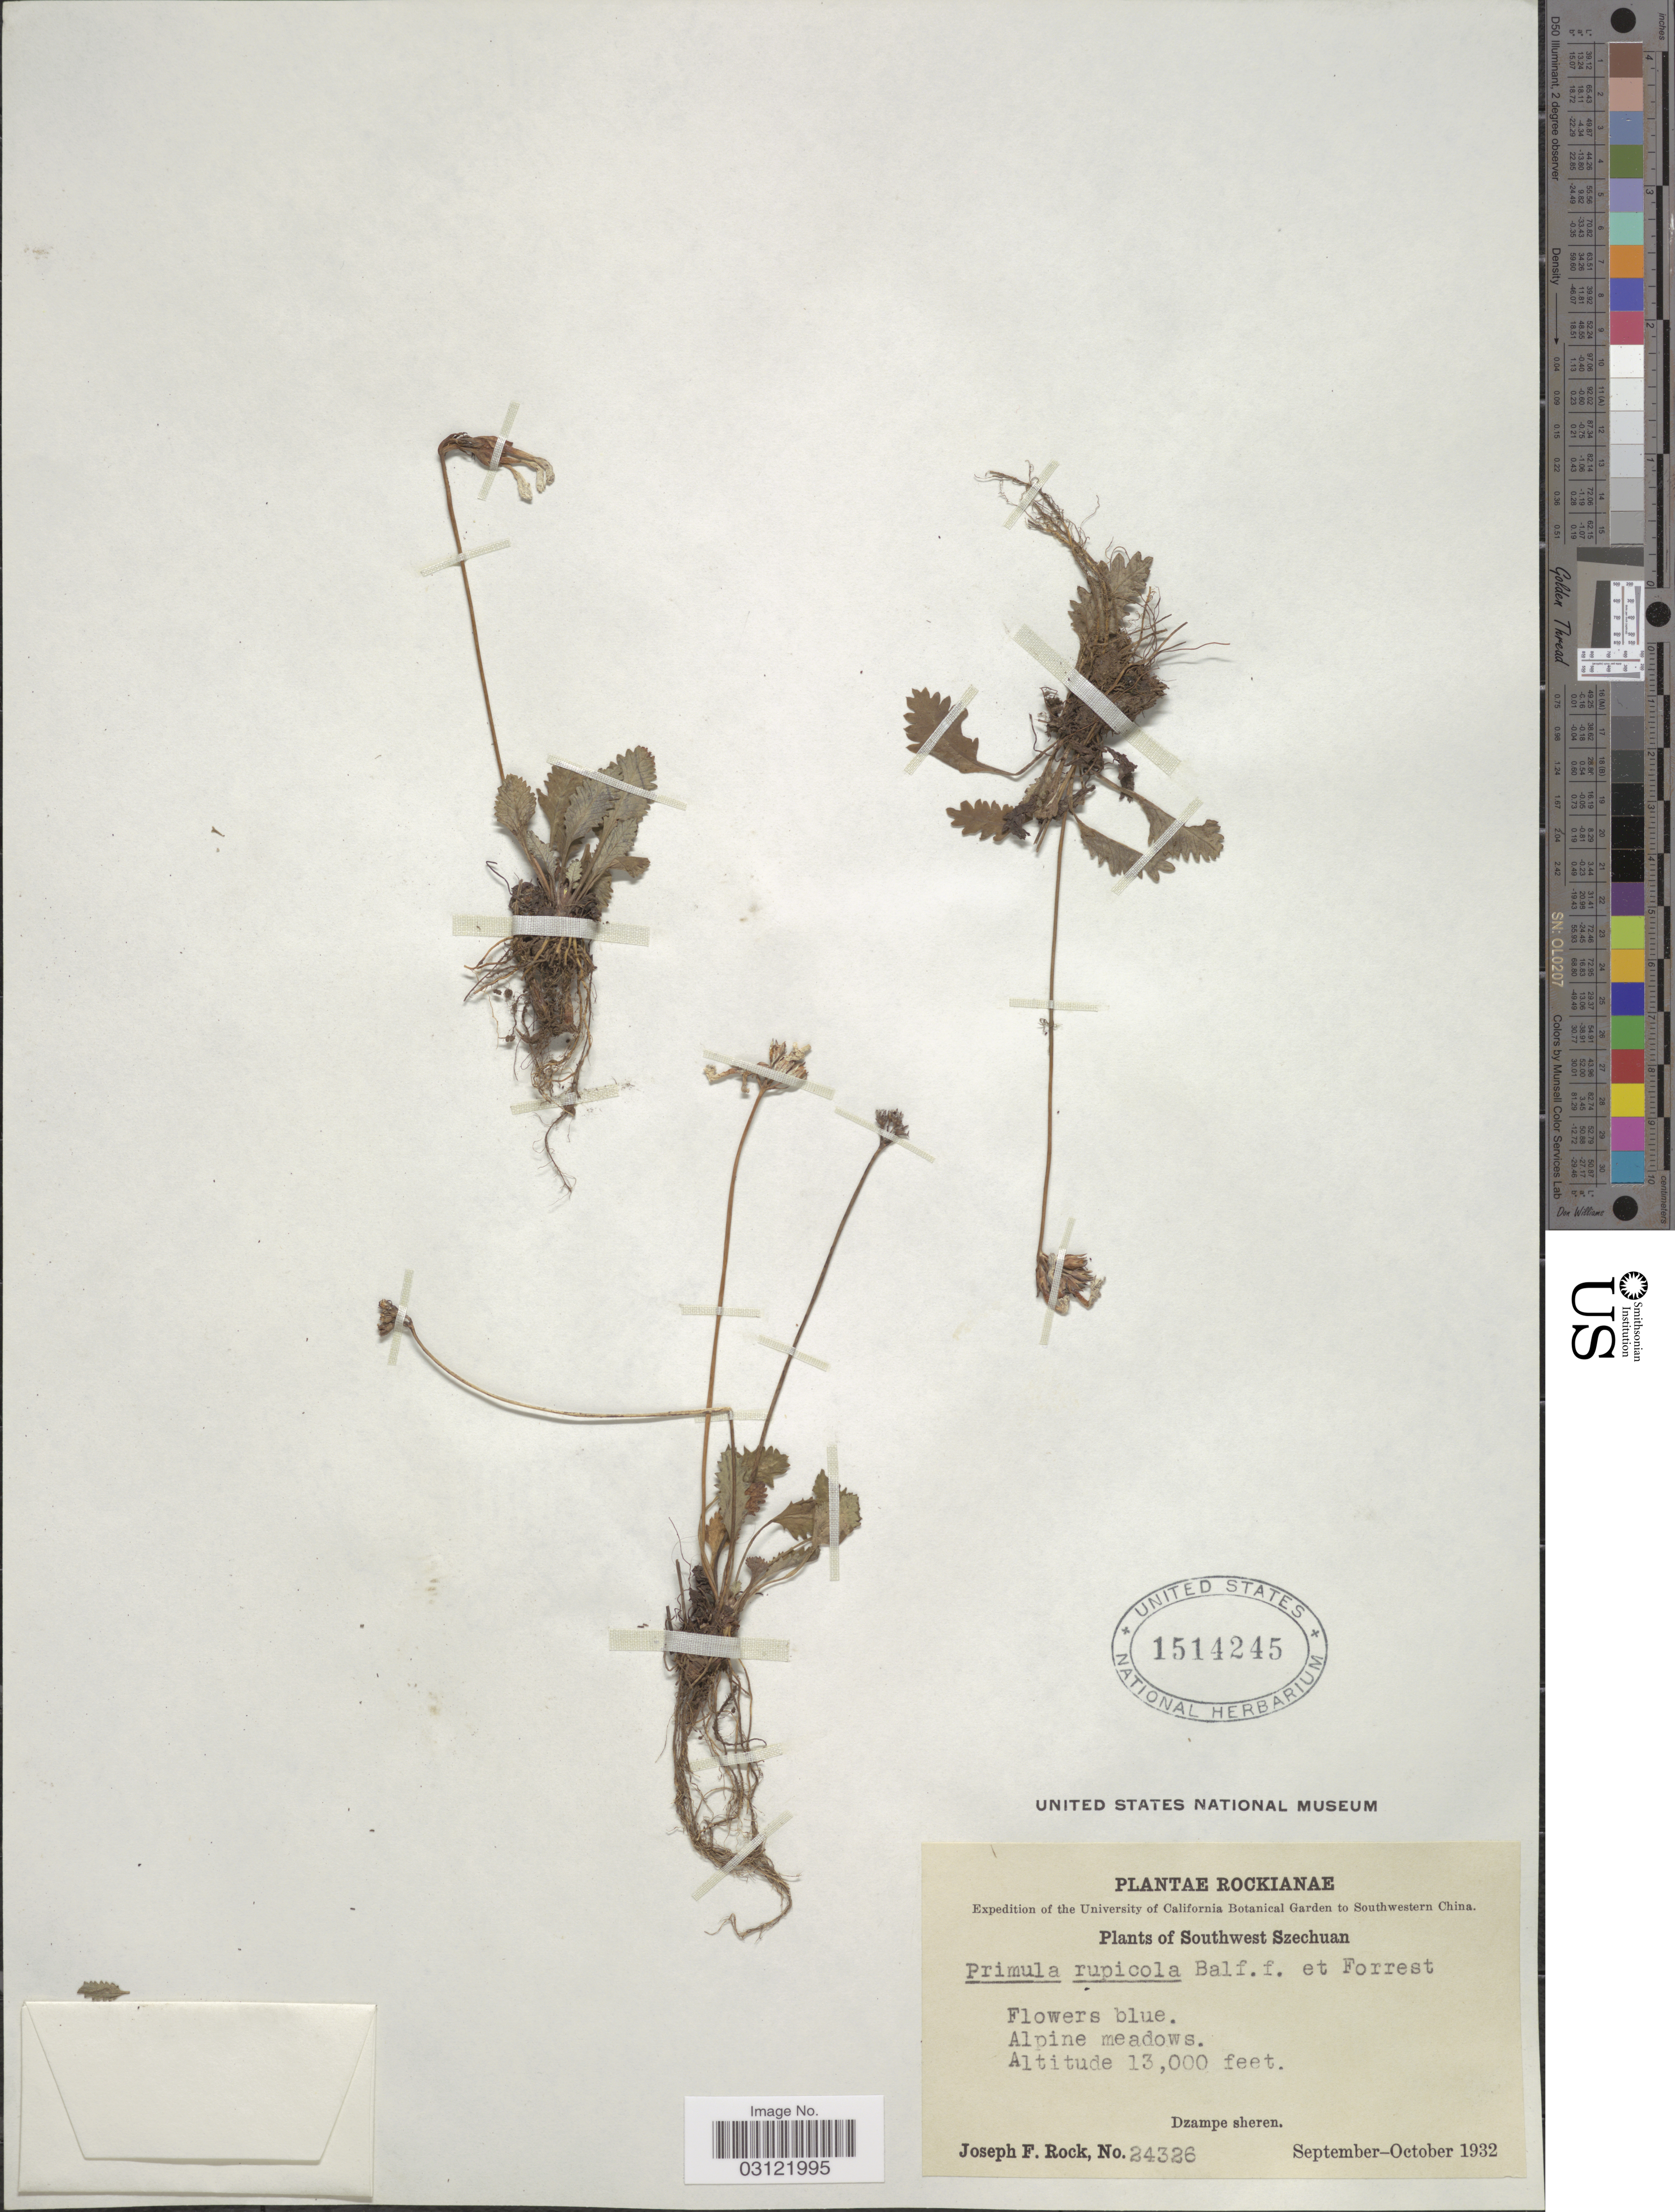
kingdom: Plantae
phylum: Tracheophyta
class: Magnoliopsida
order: Ericales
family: Primulaceae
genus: Primula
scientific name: Primula rupicola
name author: Balf. f. & Forrest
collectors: J. F. Rock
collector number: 24326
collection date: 1932-09/1932-10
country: China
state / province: Sichuan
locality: Southwest Szechuan, Dzampe sheren.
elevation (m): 3962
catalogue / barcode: US 1514245